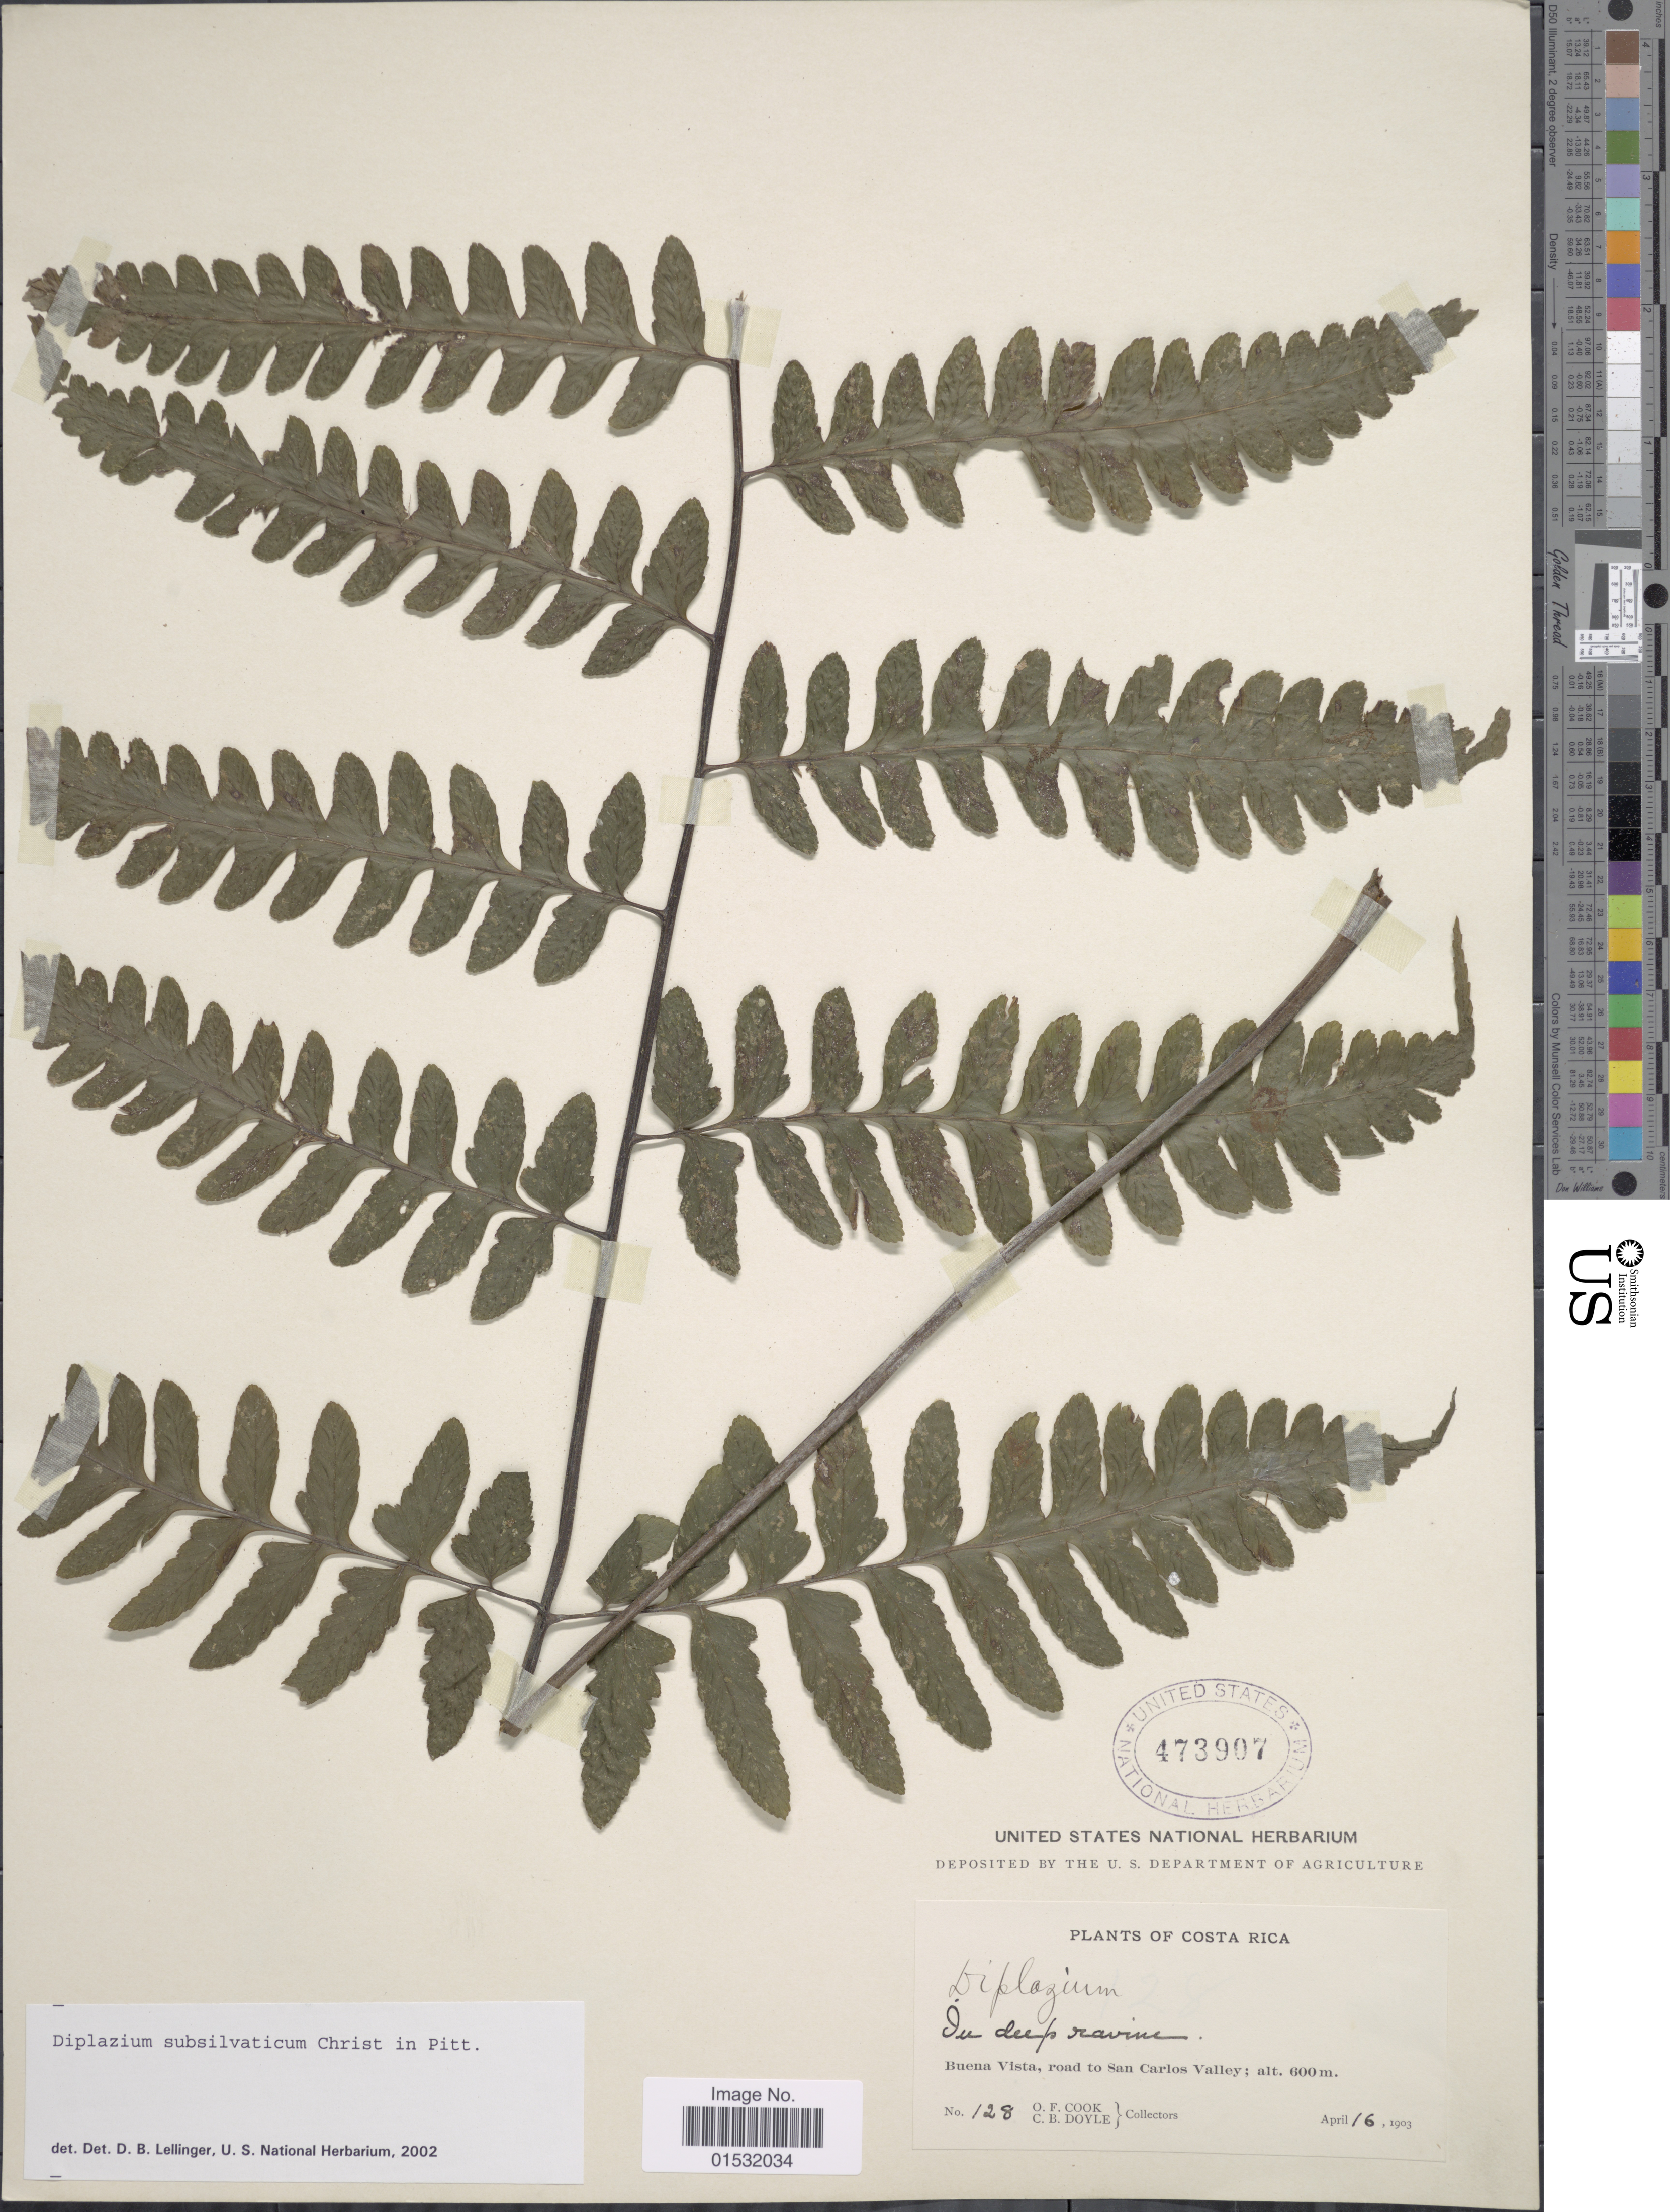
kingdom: Plantae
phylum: Tracheophyta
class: Polypodiopsida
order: Polypodiales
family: Athyriaceae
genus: Diplazium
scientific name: Diplazium subsilvaticum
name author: Christ in Pittier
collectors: O. F. Cook & C. Doyle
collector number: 128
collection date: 1903-04-16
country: Costa Rica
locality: Buena Vista, road to San Carlos Valley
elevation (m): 600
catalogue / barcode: US 473907